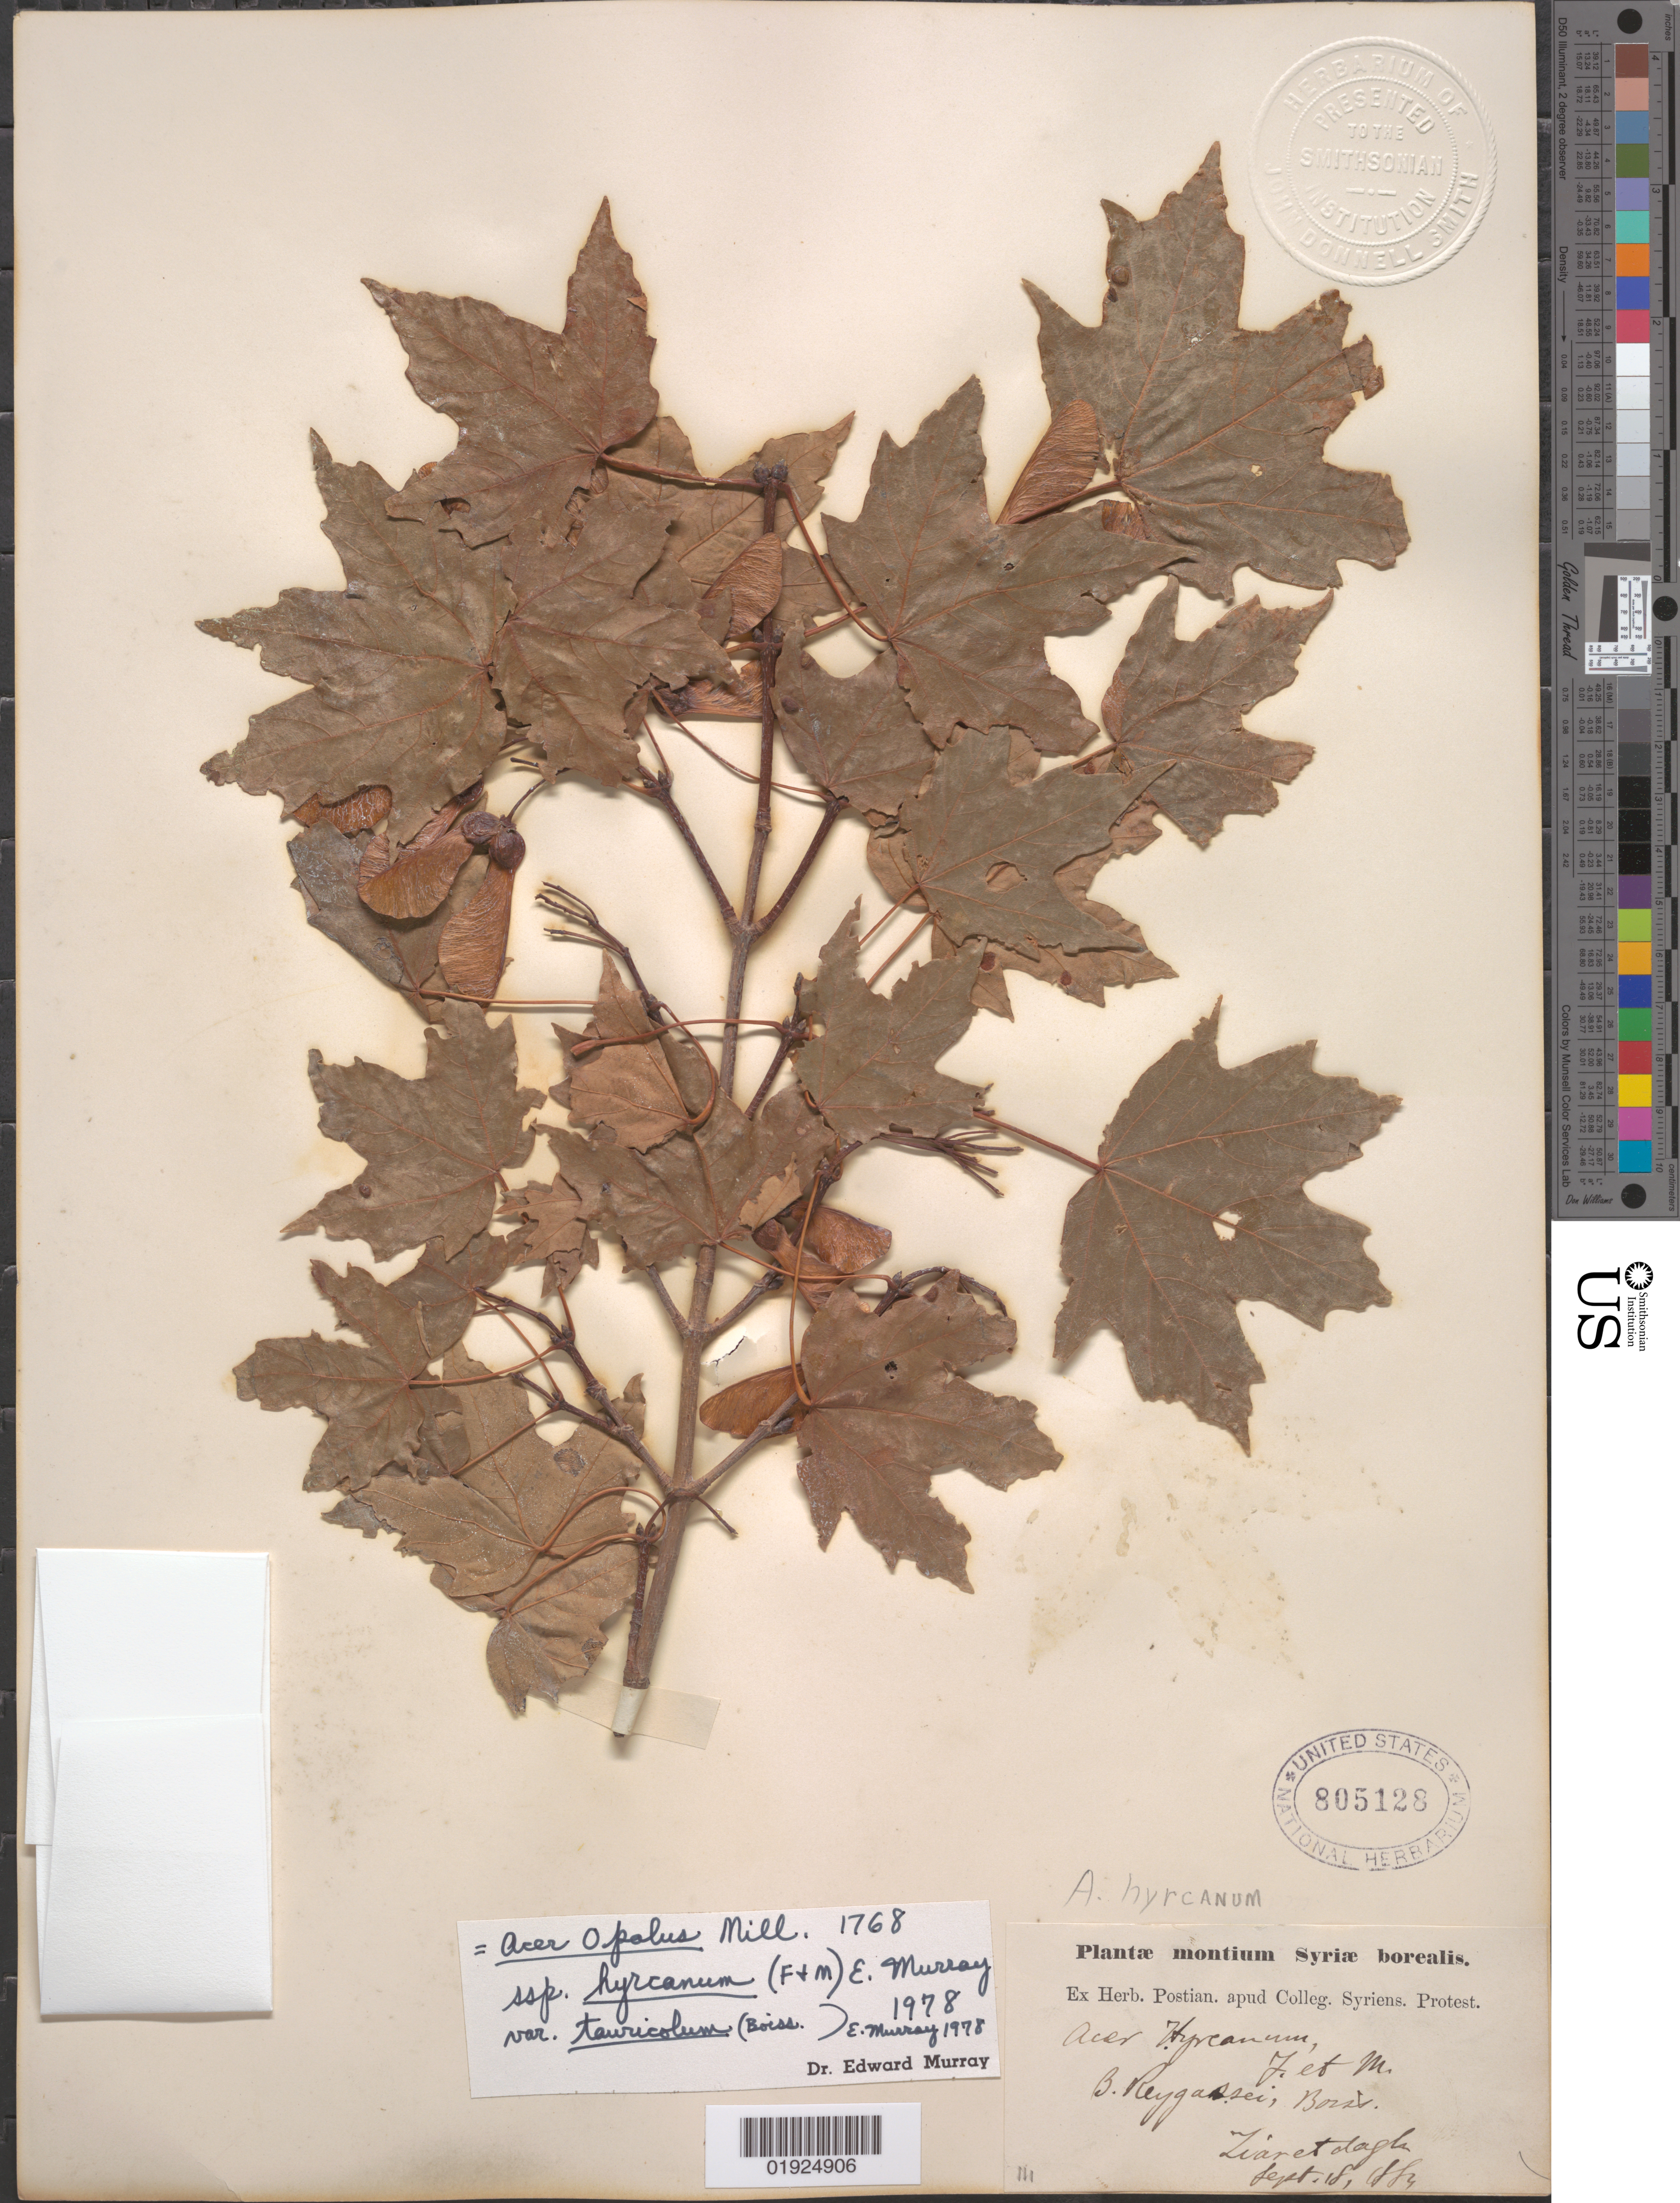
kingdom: Plantae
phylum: Tracheophyta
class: Magnoliopsida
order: Sapindales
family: Sapindaceae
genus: Acer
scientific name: Acer opalus subsp. hyrcanum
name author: (Fisch. & C.A. Mey.) A.E. Murray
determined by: Murray, Edward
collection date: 1884-09-18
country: Syria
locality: Plantae mintium Syriae borealis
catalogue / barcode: US 805128